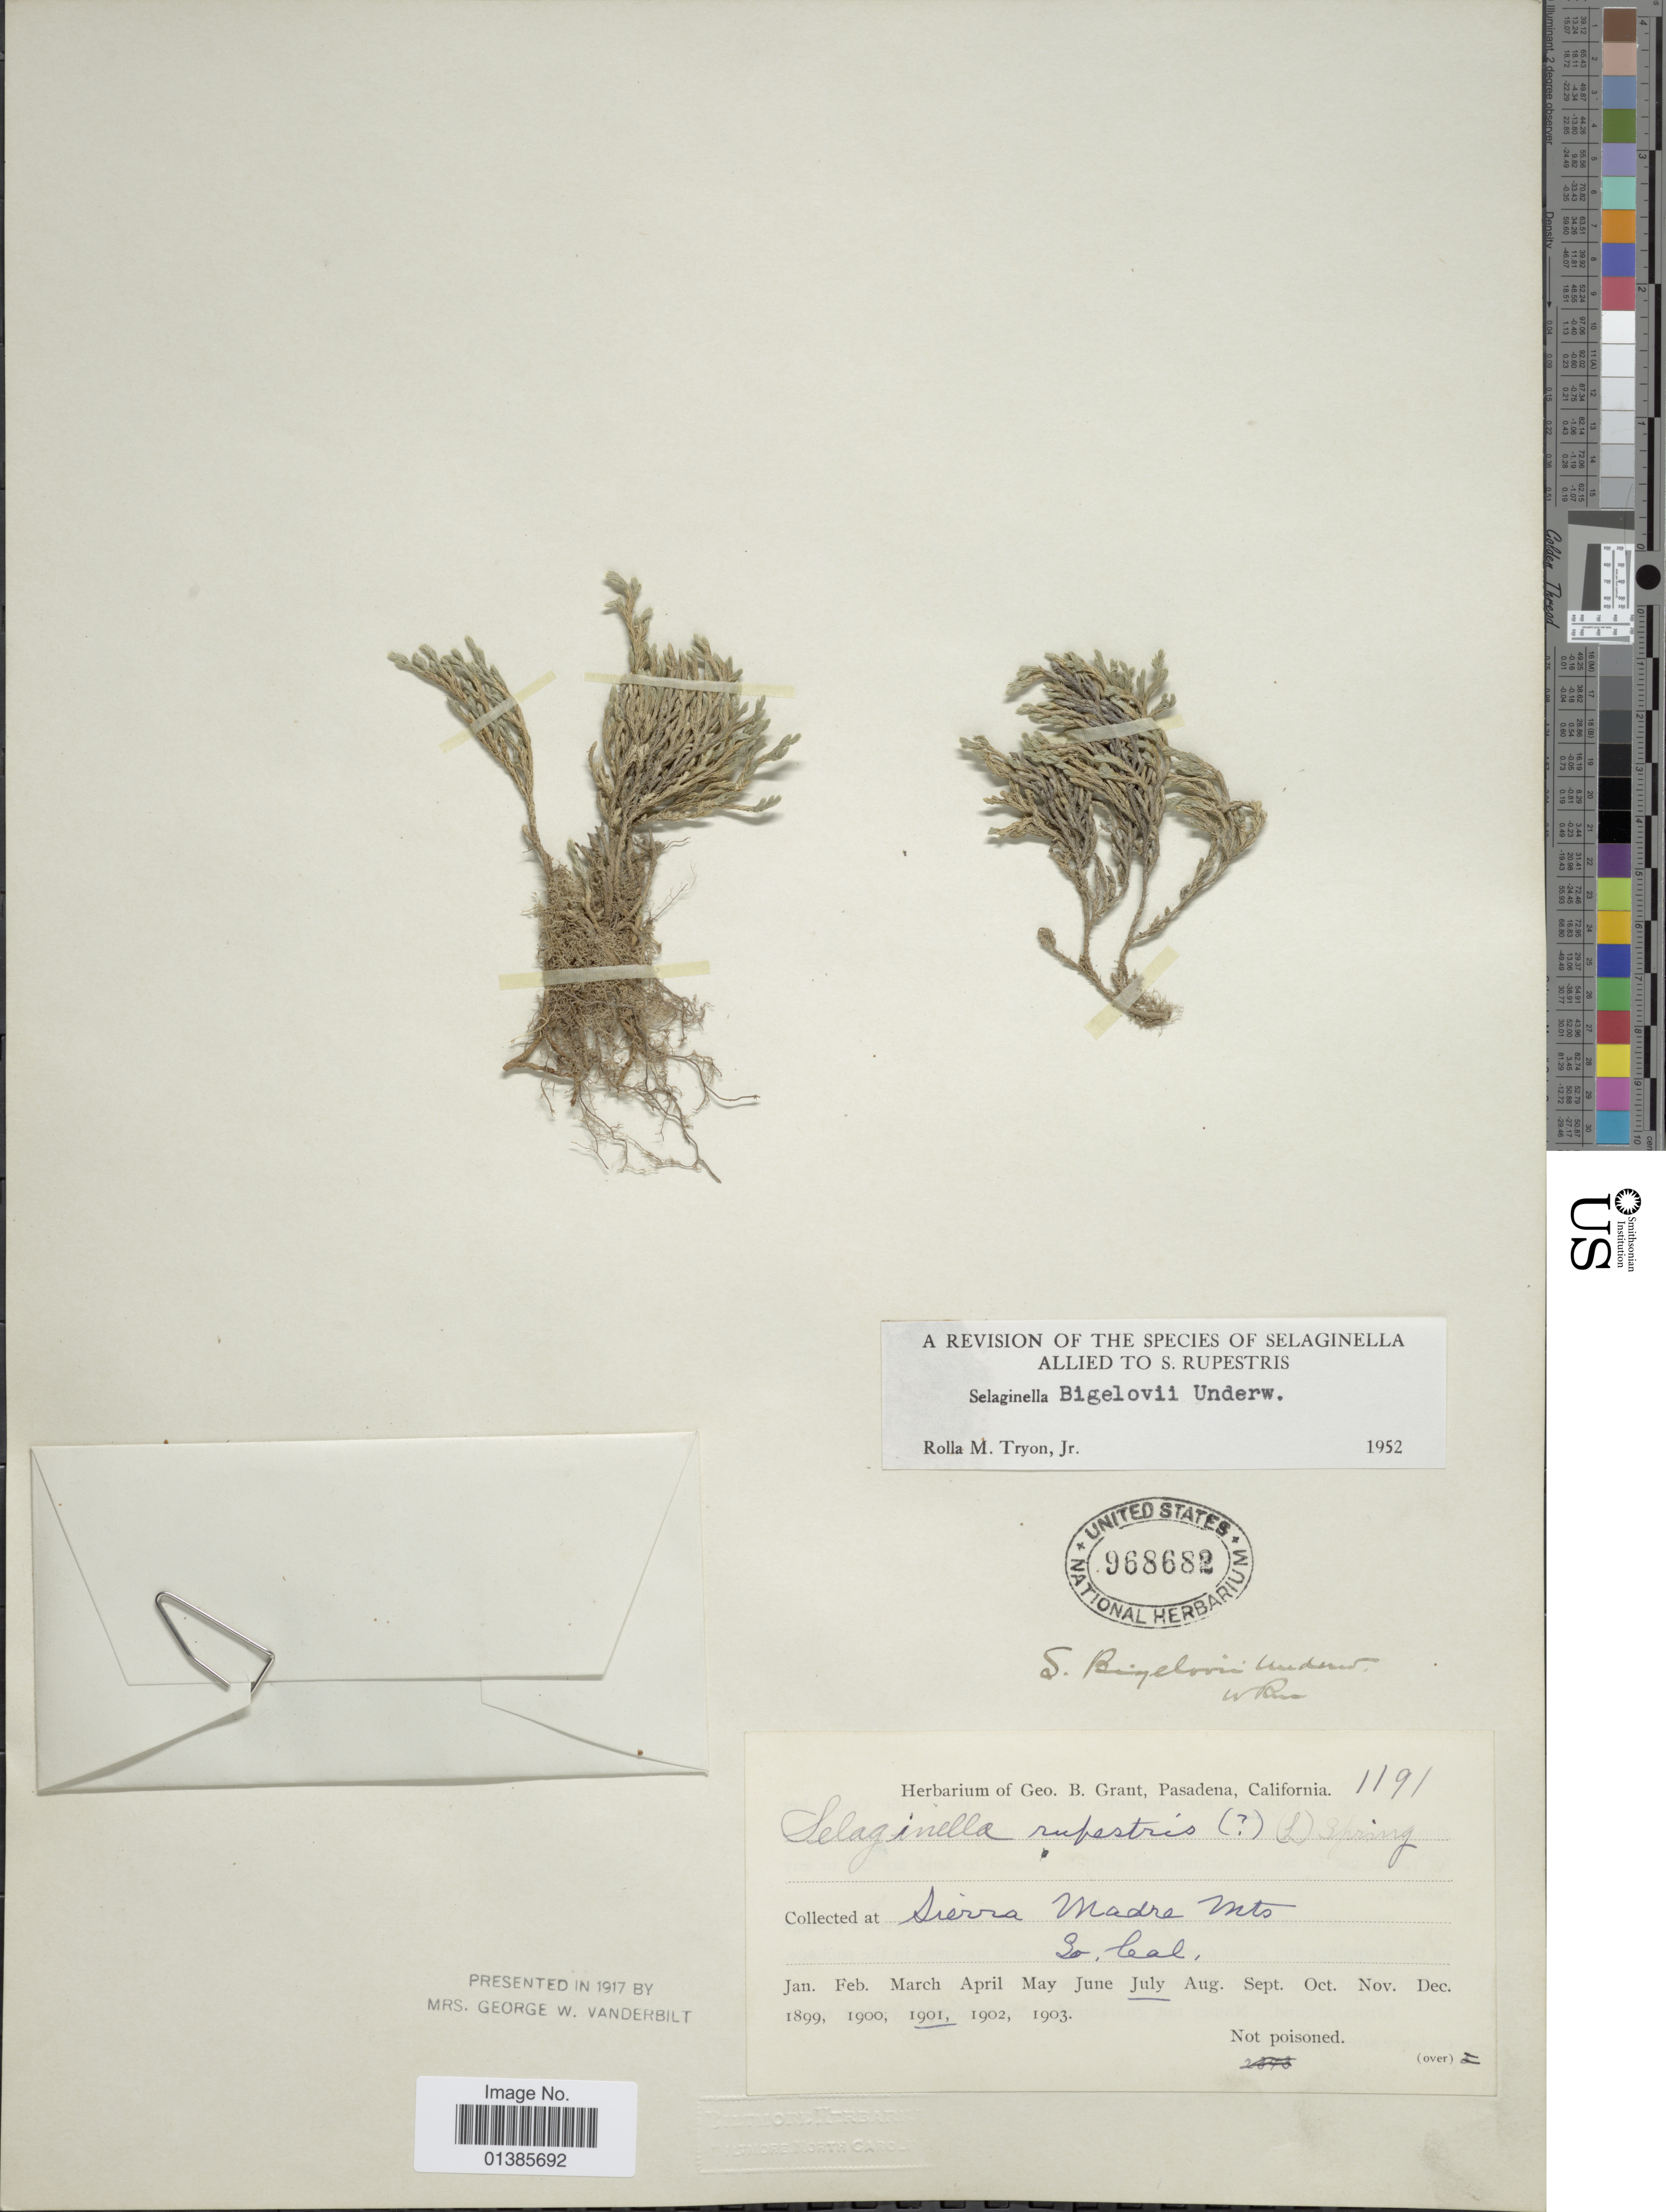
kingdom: Plantae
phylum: Tracheophyta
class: Lycopodiopsida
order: Selaginellales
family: Selaginellaceae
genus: Selaginella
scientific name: Selaginella bigelovii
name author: Underw.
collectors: ex herb. G. B. Grant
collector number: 1191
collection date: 1901-07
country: United States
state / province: California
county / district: Los Angeles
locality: Pasadena. Sierra Madre Mts.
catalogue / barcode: US 968682